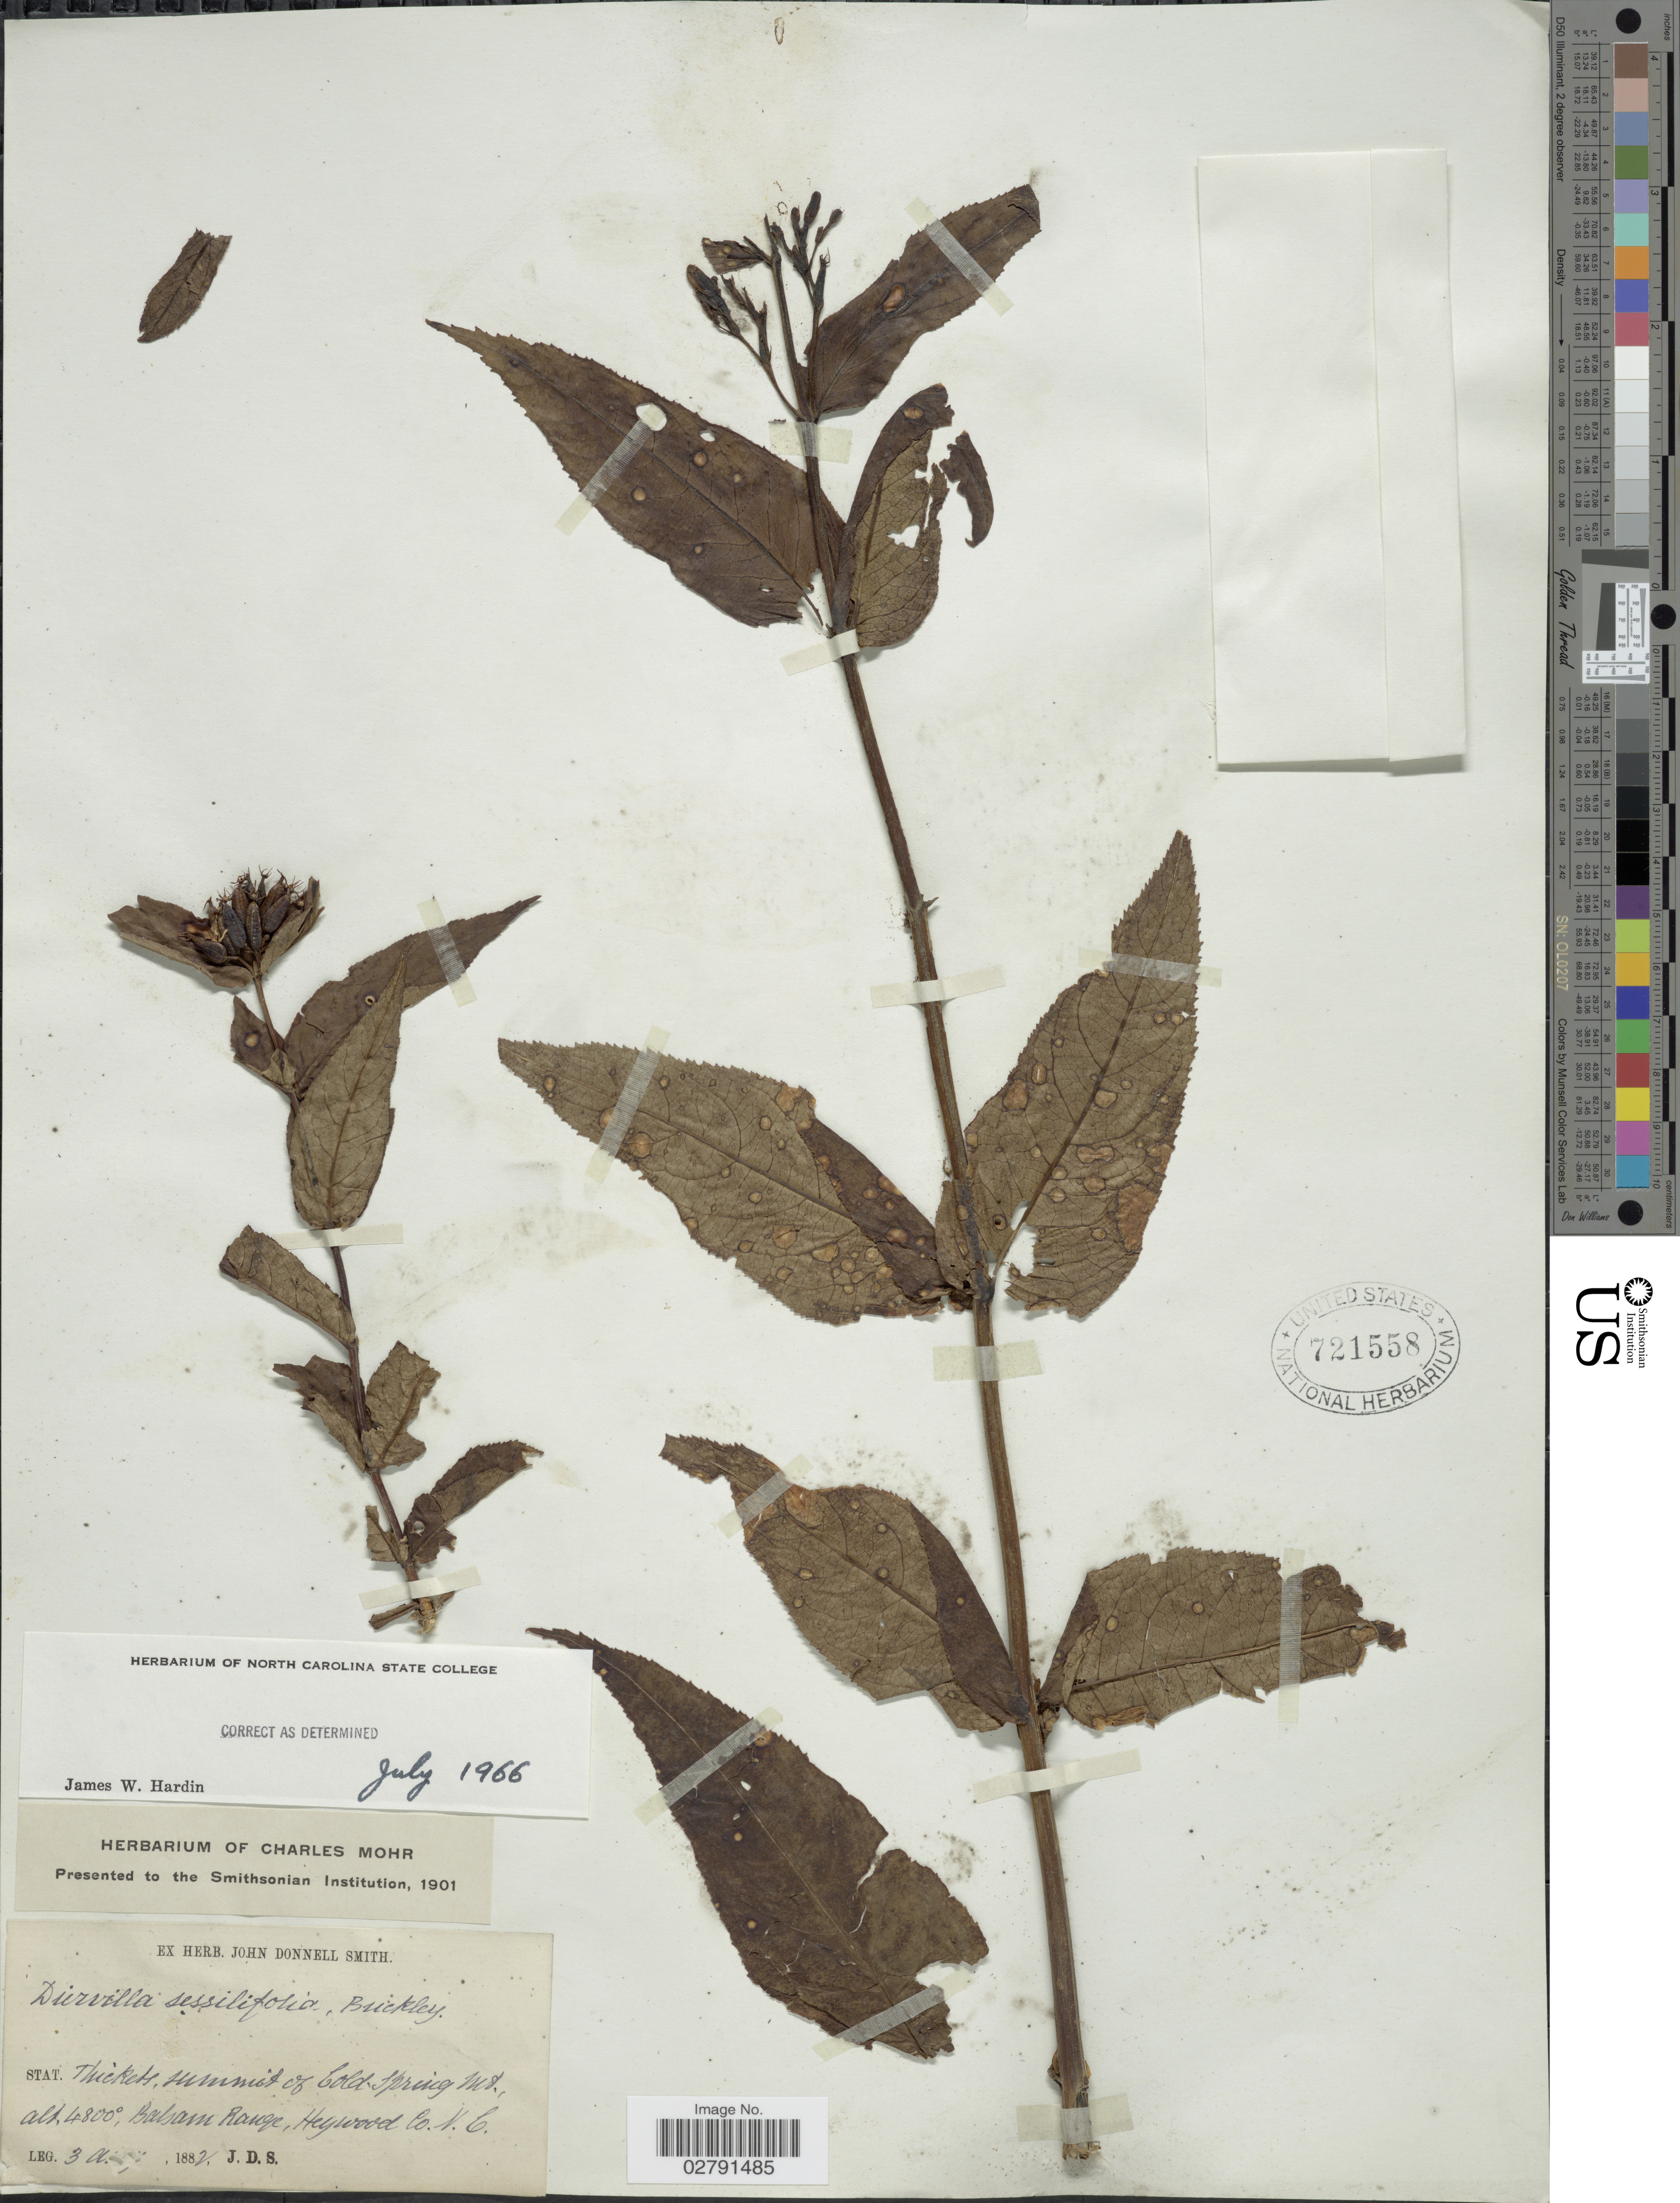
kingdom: Plantae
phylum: Tracheophyta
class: Magnoliopsida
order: Dipsacales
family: Caprifoliaceae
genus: Diervilla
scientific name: Diervilla sessilifolia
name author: Buckley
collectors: J. Donnell Smith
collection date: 1882-08-03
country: United States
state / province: North Carolina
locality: Summit of Cold Spring Mt., Balsam Range, Heywood Co., N.C.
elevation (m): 1463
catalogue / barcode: US 721558